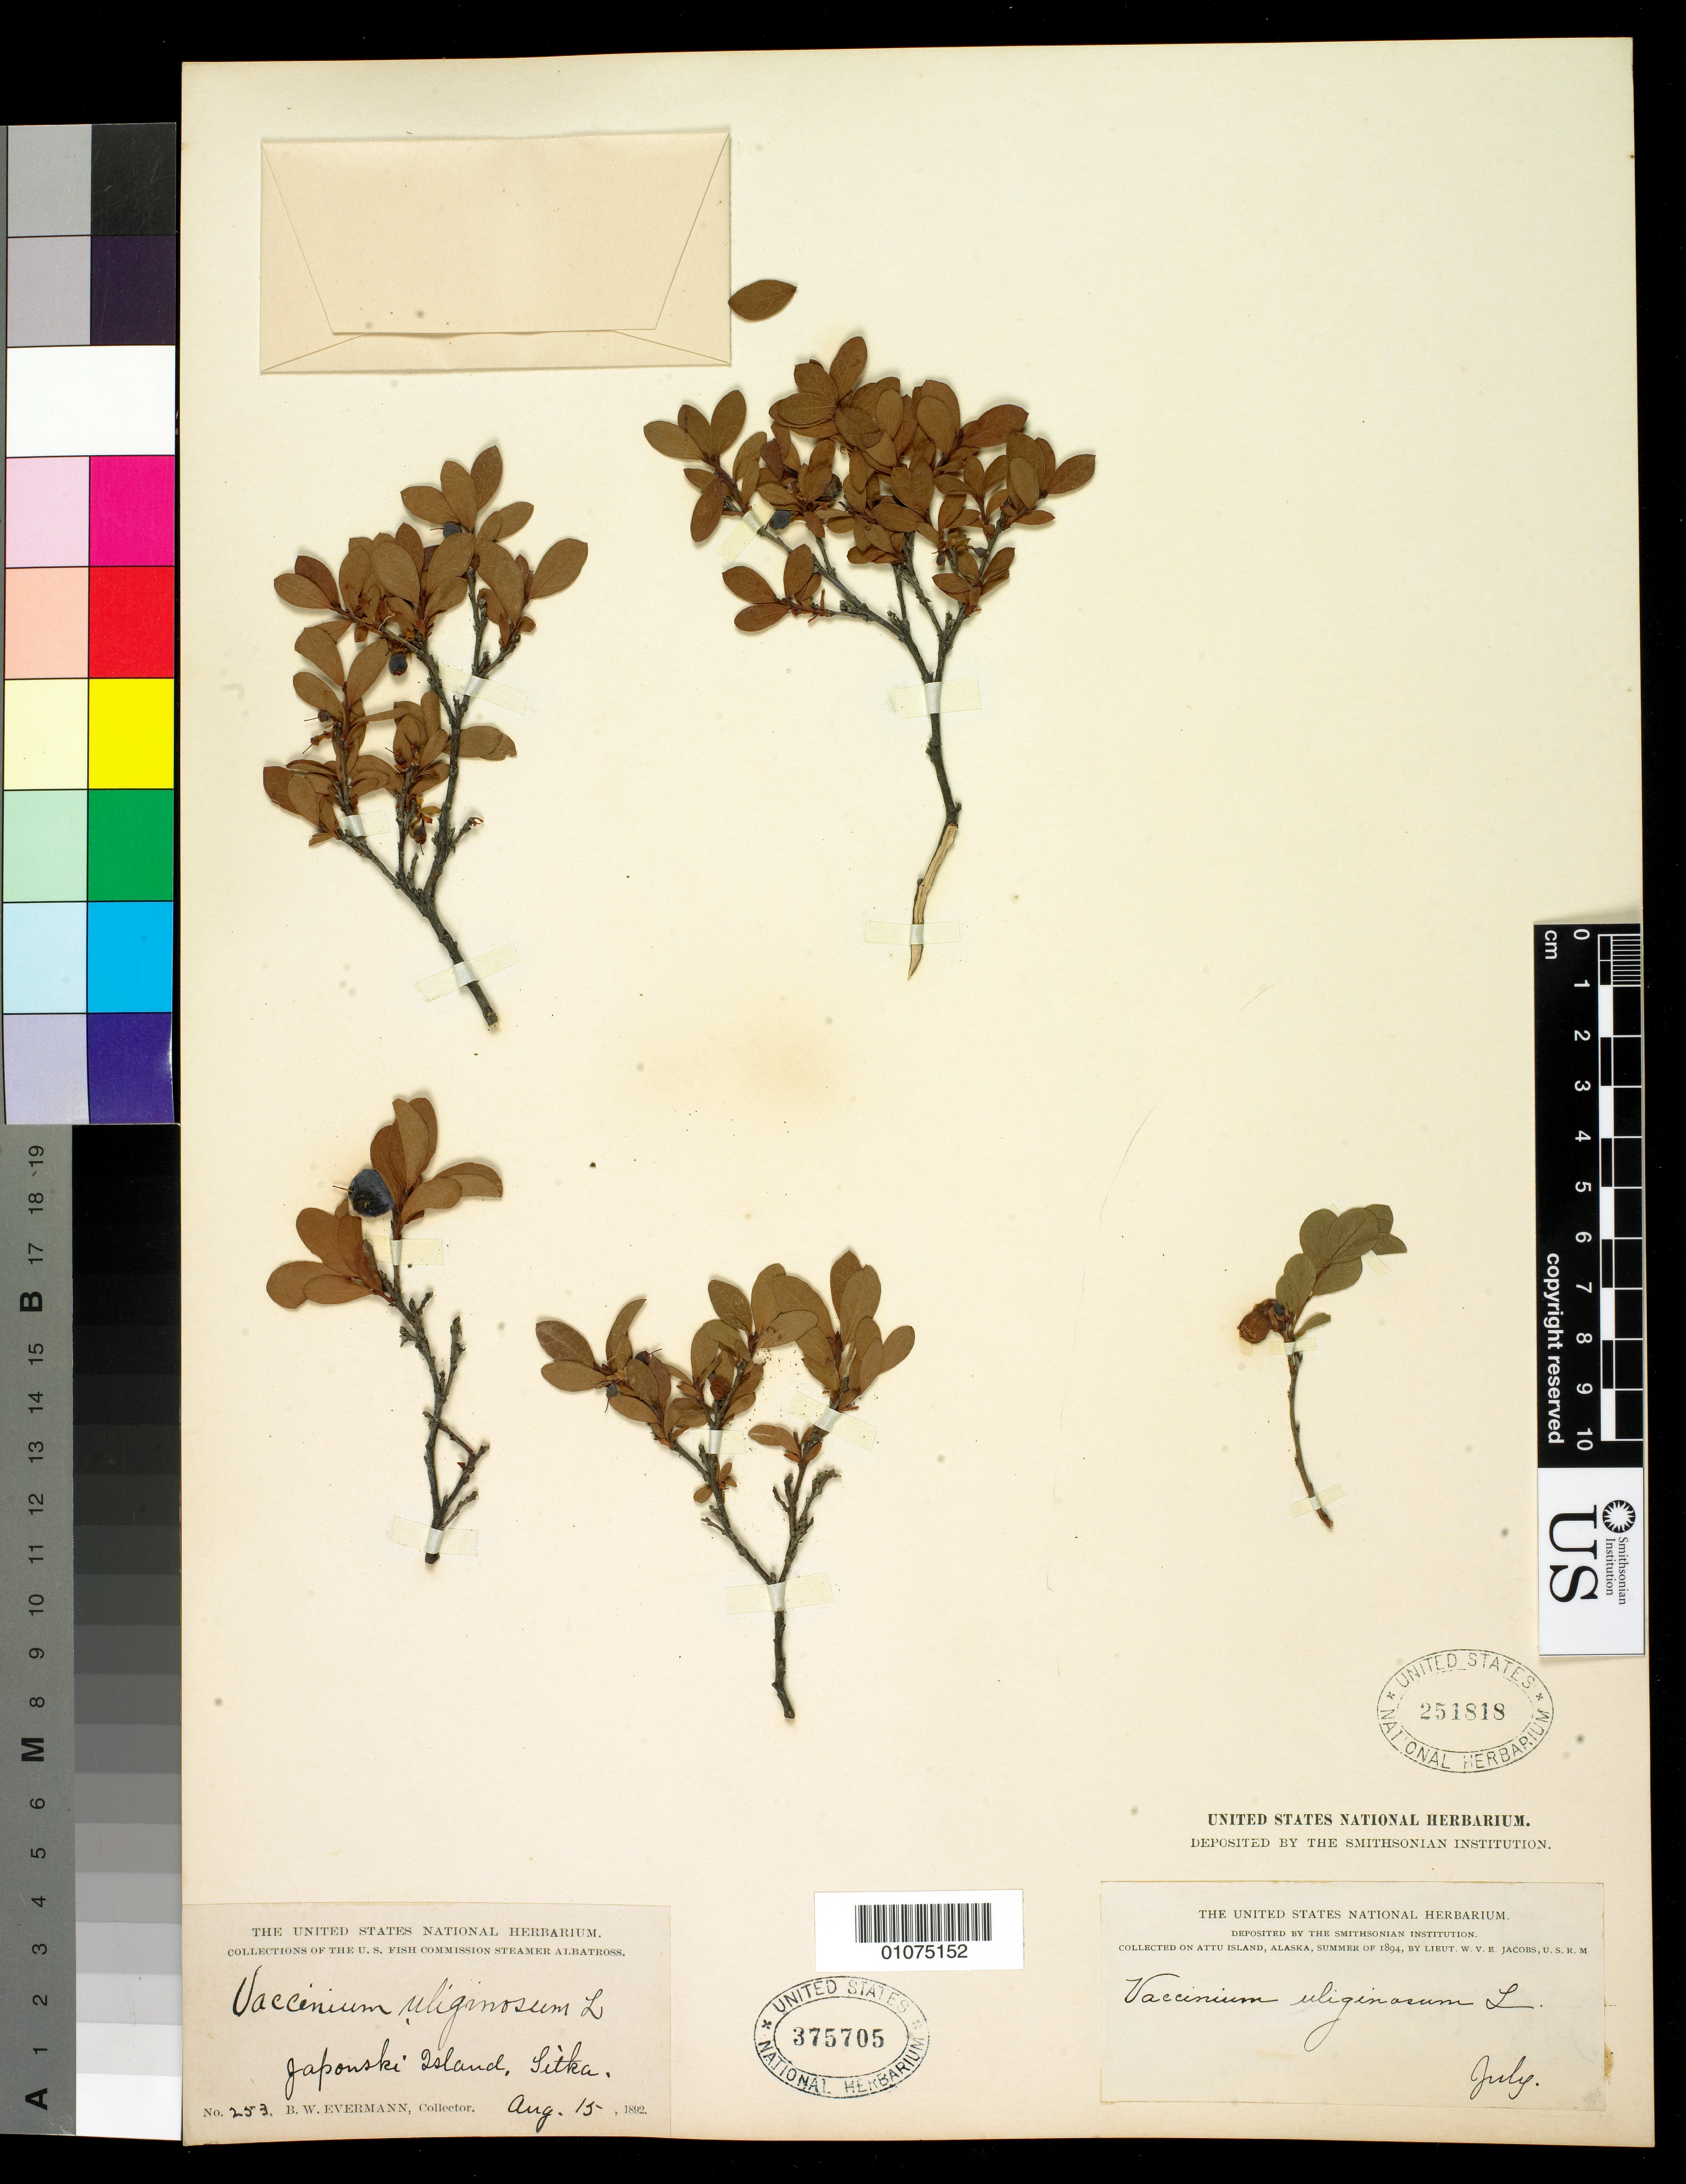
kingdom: Plantae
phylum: Tracheophyta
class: Magnoliopsida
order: Ericales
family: Ericaceae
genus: Vaccinium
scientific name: Vaccinium uliginosum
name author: L.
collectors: B. W. Evermann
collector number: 253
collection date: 1892-08-15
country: United States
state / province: Alaska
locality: Sitka, Japonski Island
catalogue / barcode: US 375705